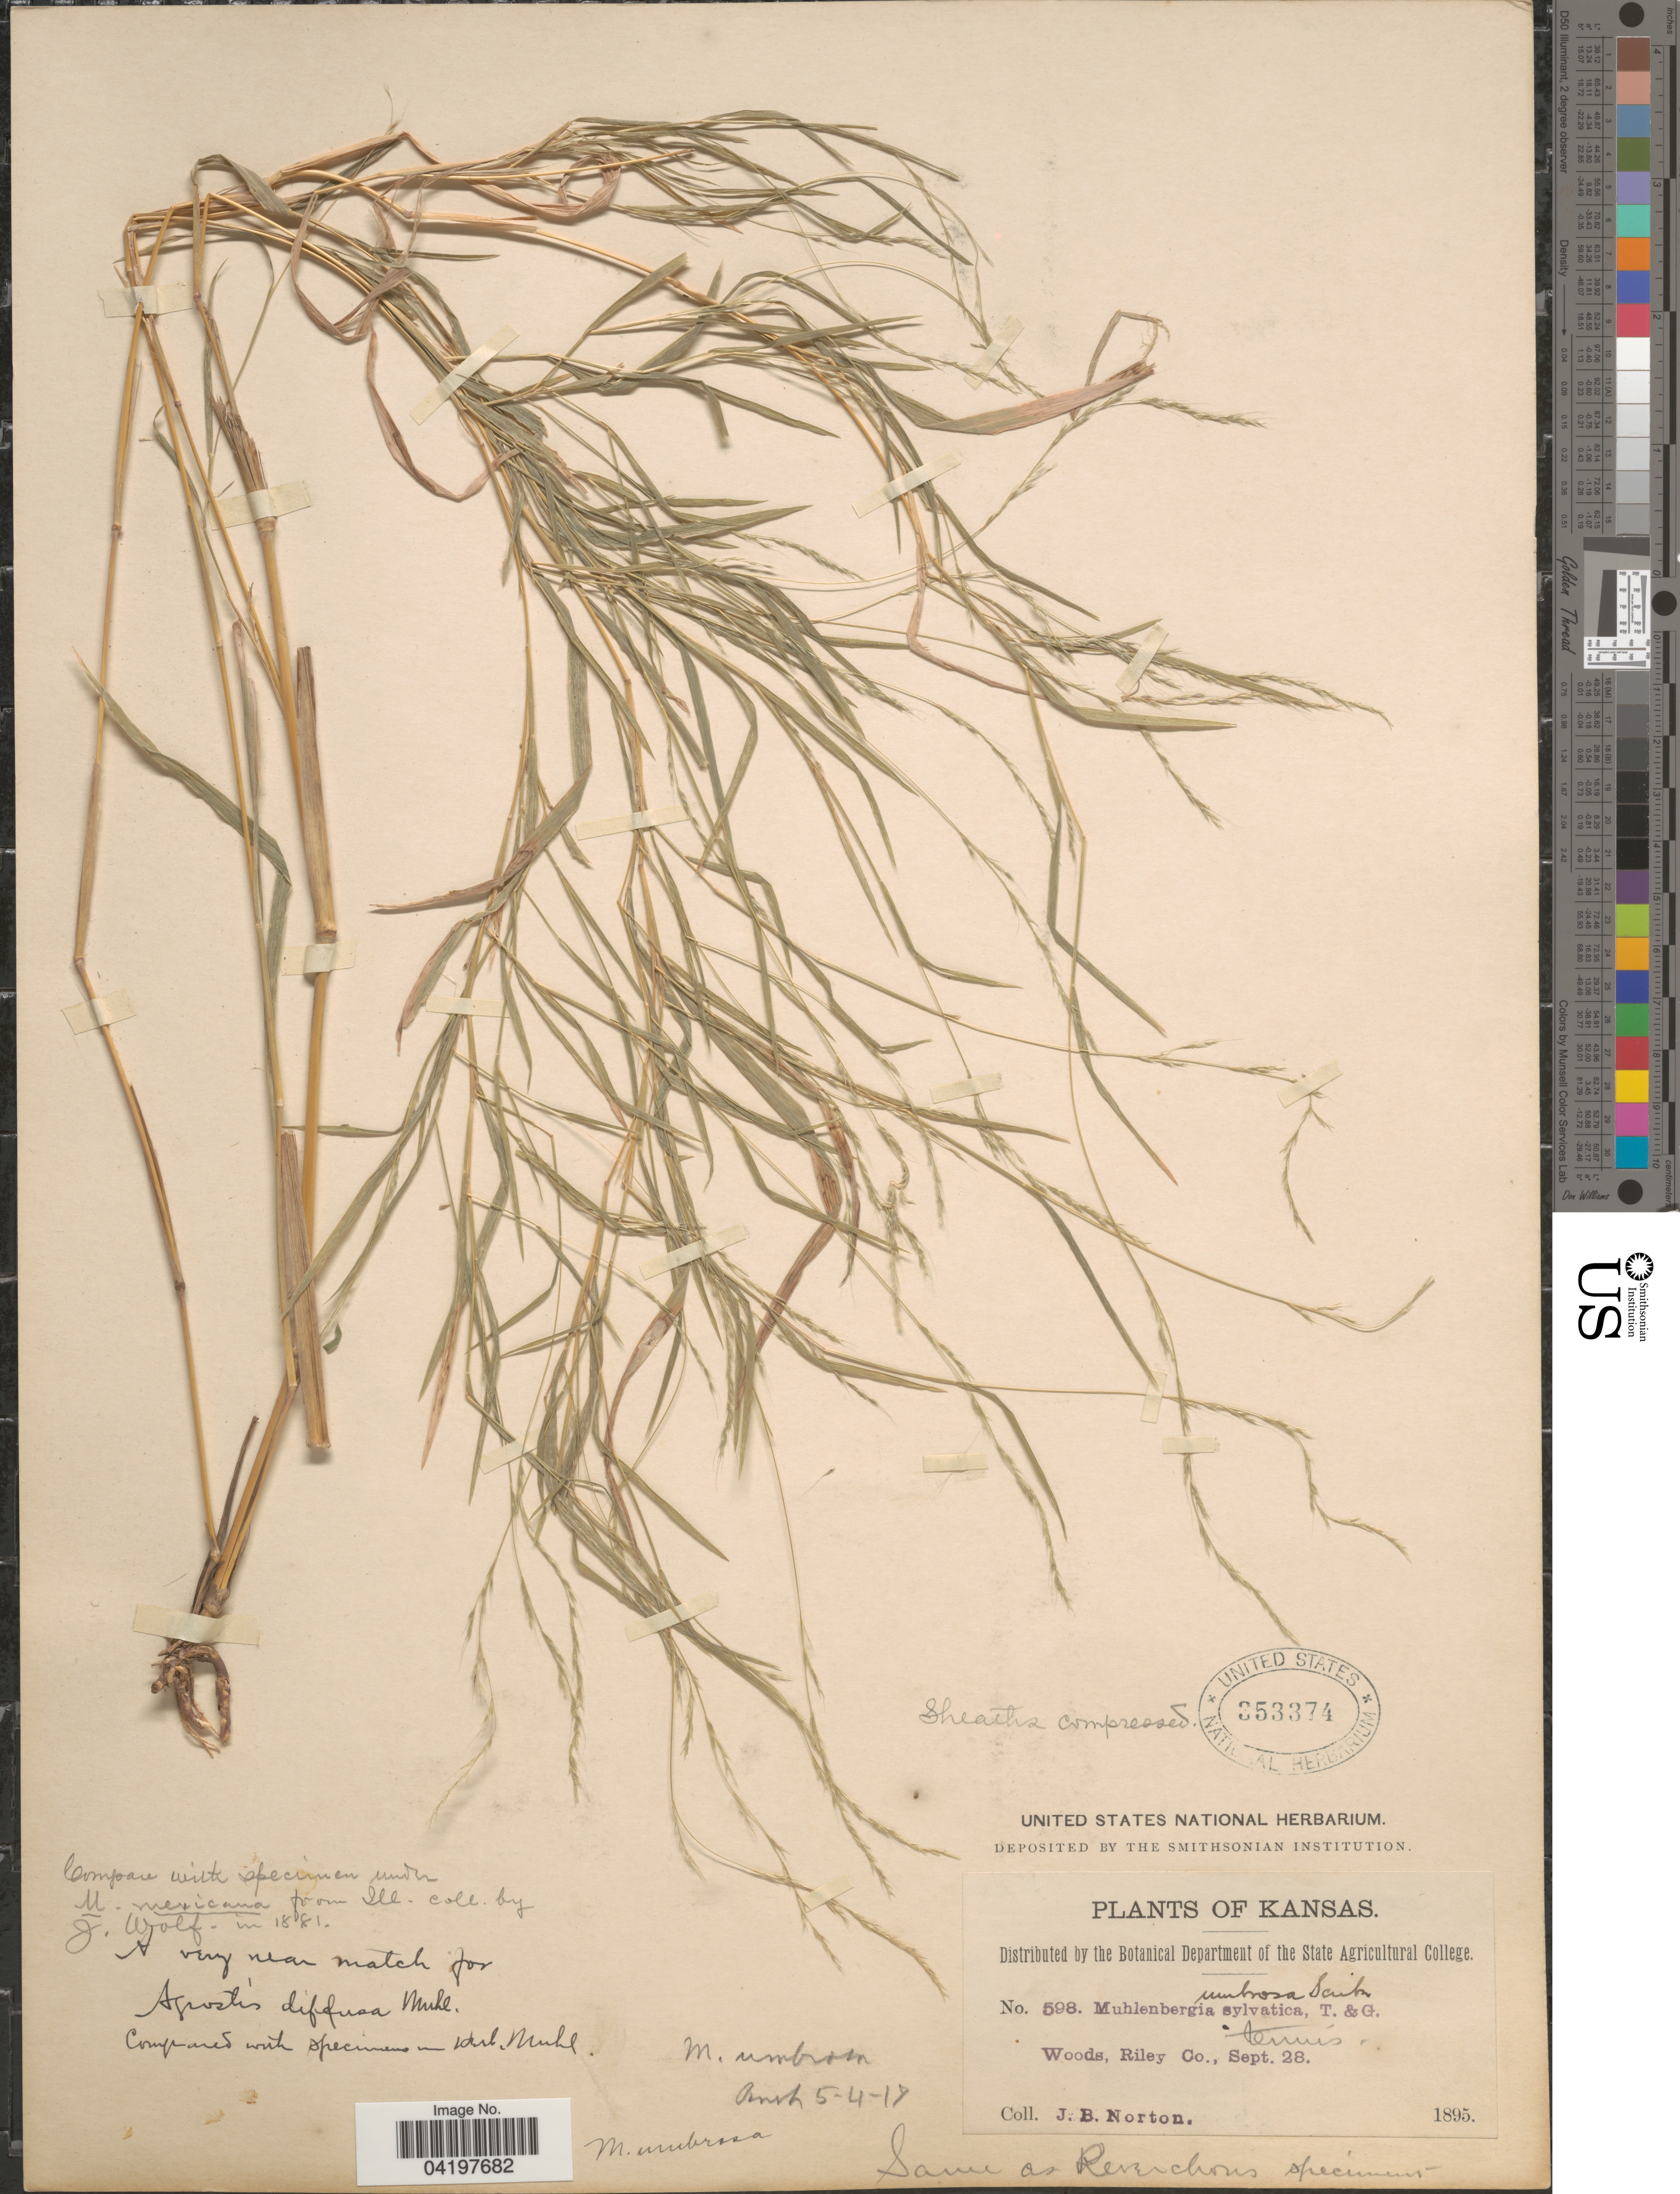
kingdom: Plantae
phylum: Tracheophyta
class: Liliopsida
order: Poales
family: Poaceae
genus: Muhlenbergia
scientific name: Muhlenbergia sylvatica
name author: (Torr.) Torr. ex A. Gray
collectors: J. B. Norton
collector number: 598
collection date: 1895-09-28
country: United States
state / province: Kansas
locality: Woods, Riley Co.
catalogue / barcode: US 353374